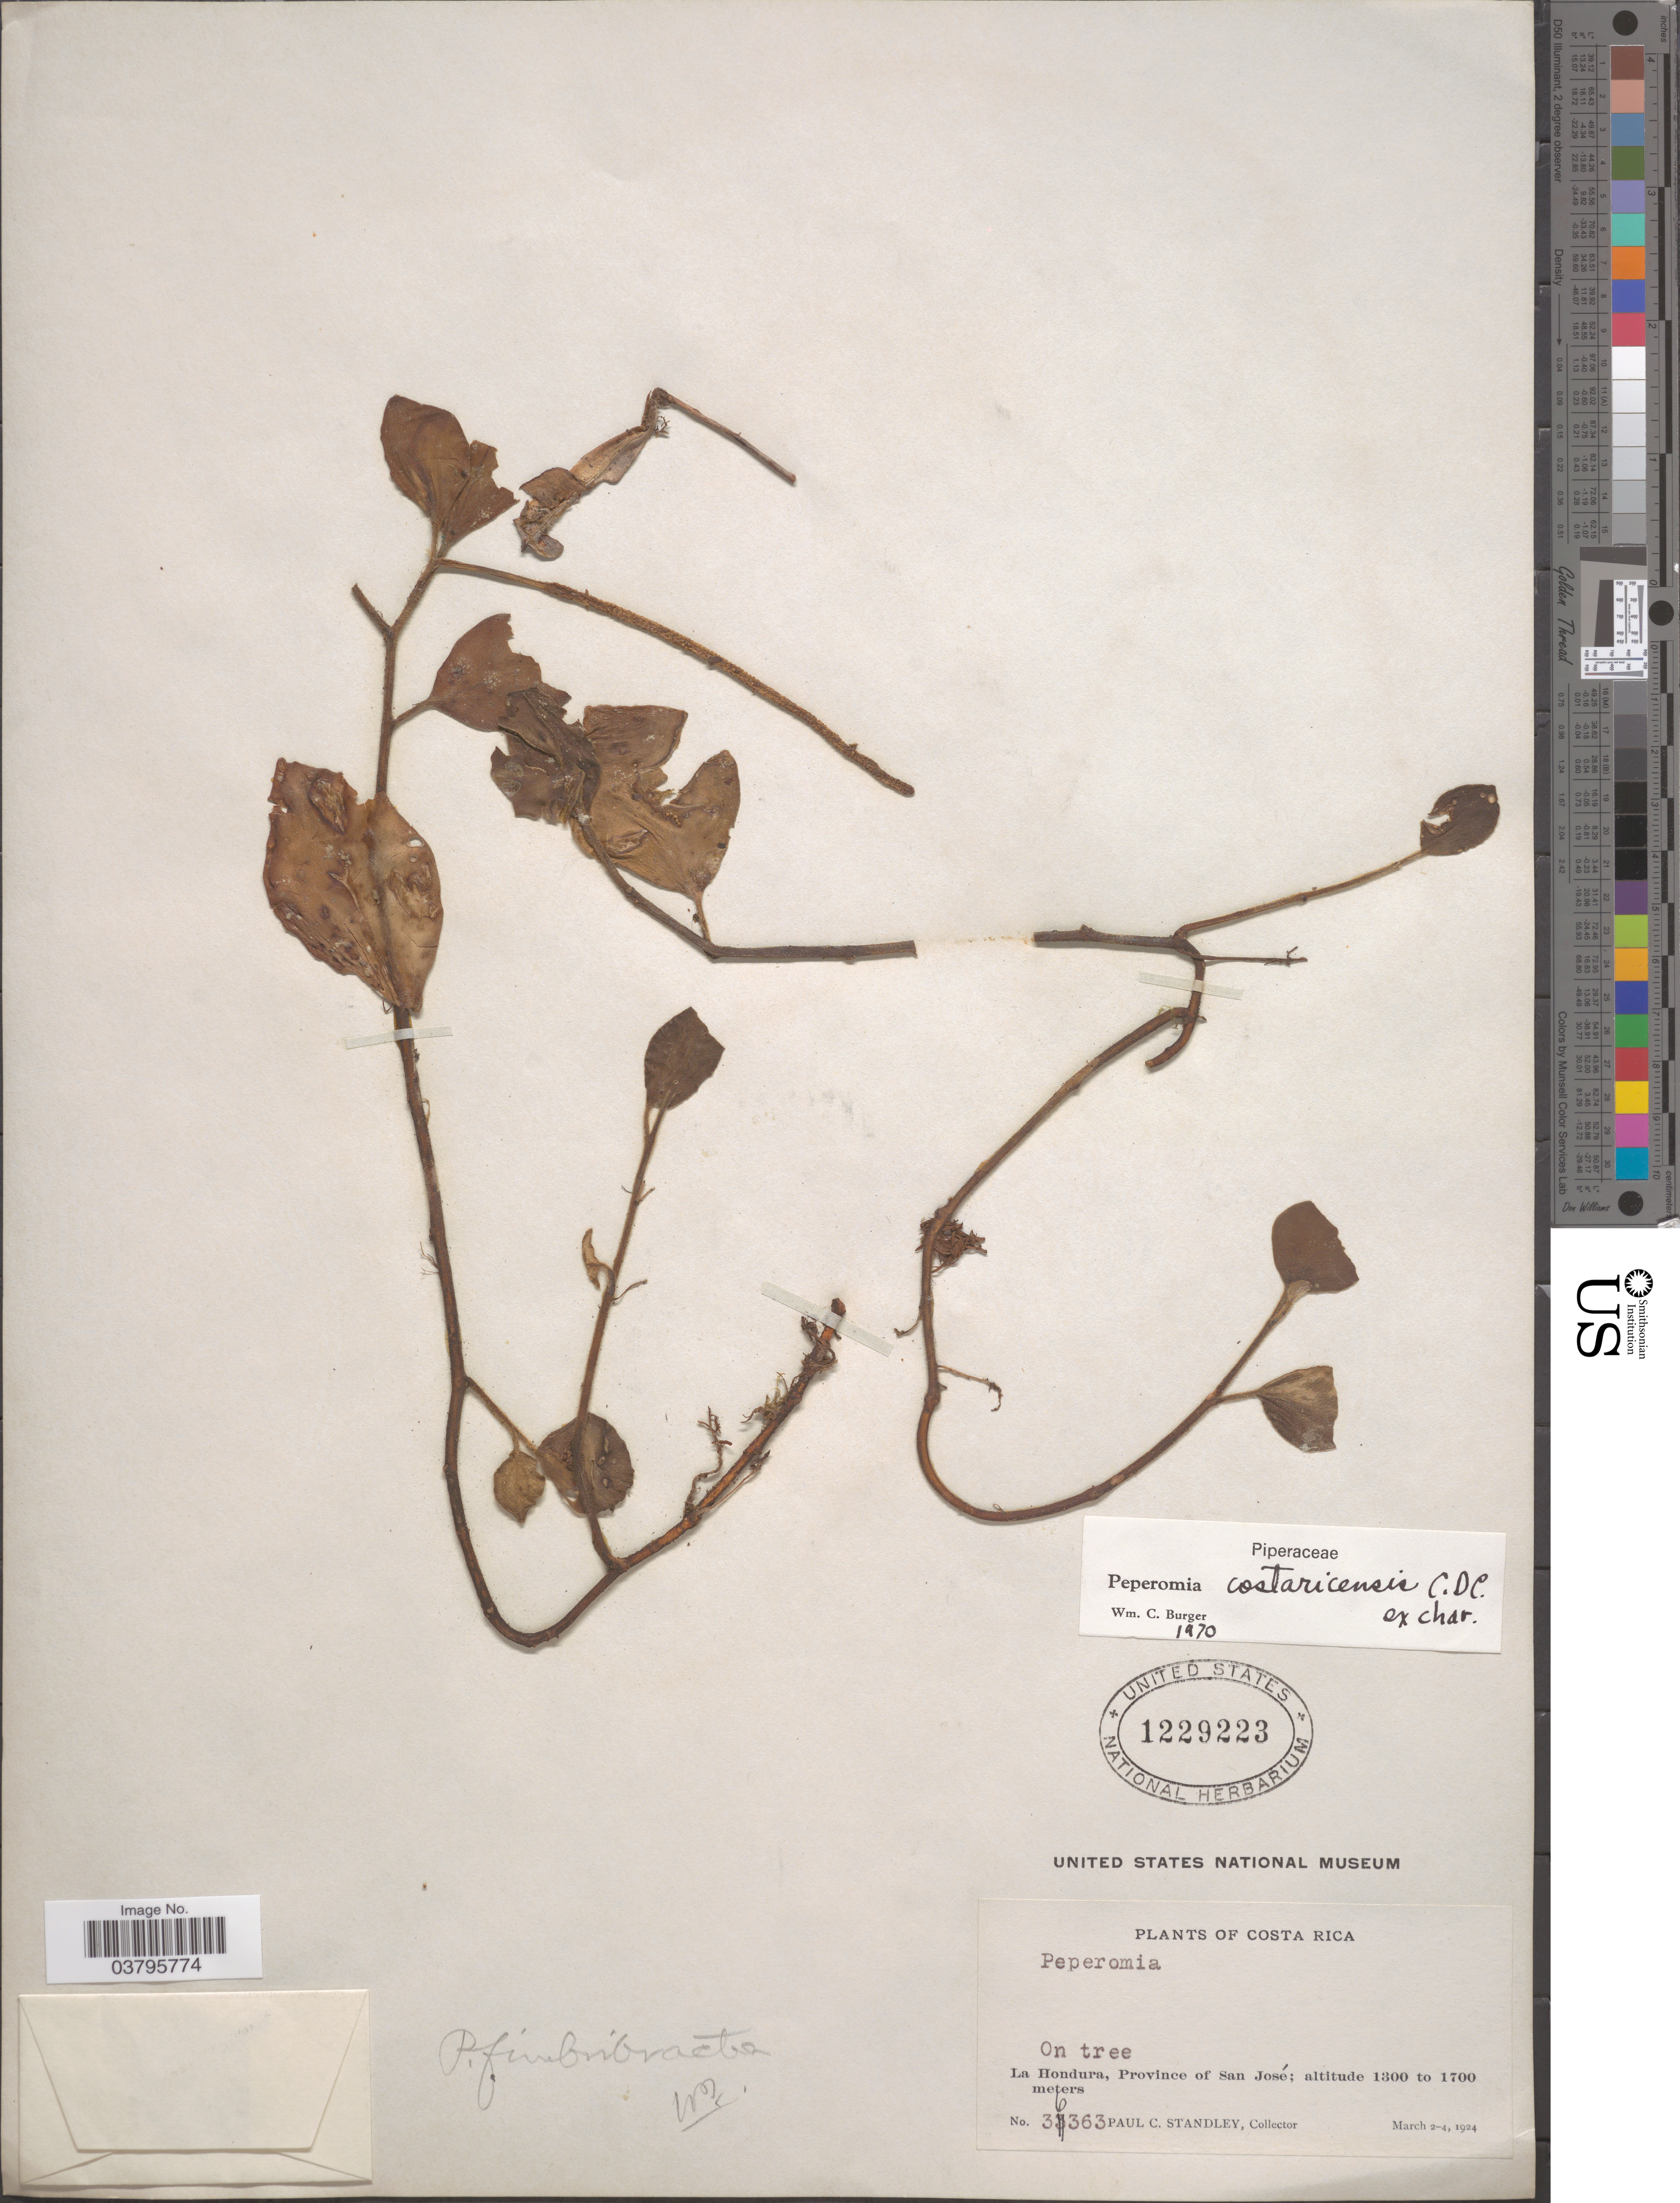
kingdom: Plantae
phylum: Tracheophyta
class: Magnoliopsida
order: Piperales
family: Piperaceae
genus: Peperomia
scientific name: Peperomia hirta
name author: C. DC.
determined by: Jiménez, José Estaban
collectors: P. C. Standley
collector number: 36363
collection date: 1924-03-02/1924-03-04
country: Costa Rica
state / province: San José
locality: La Hondura.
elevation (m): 1300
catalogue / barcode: US 1229223